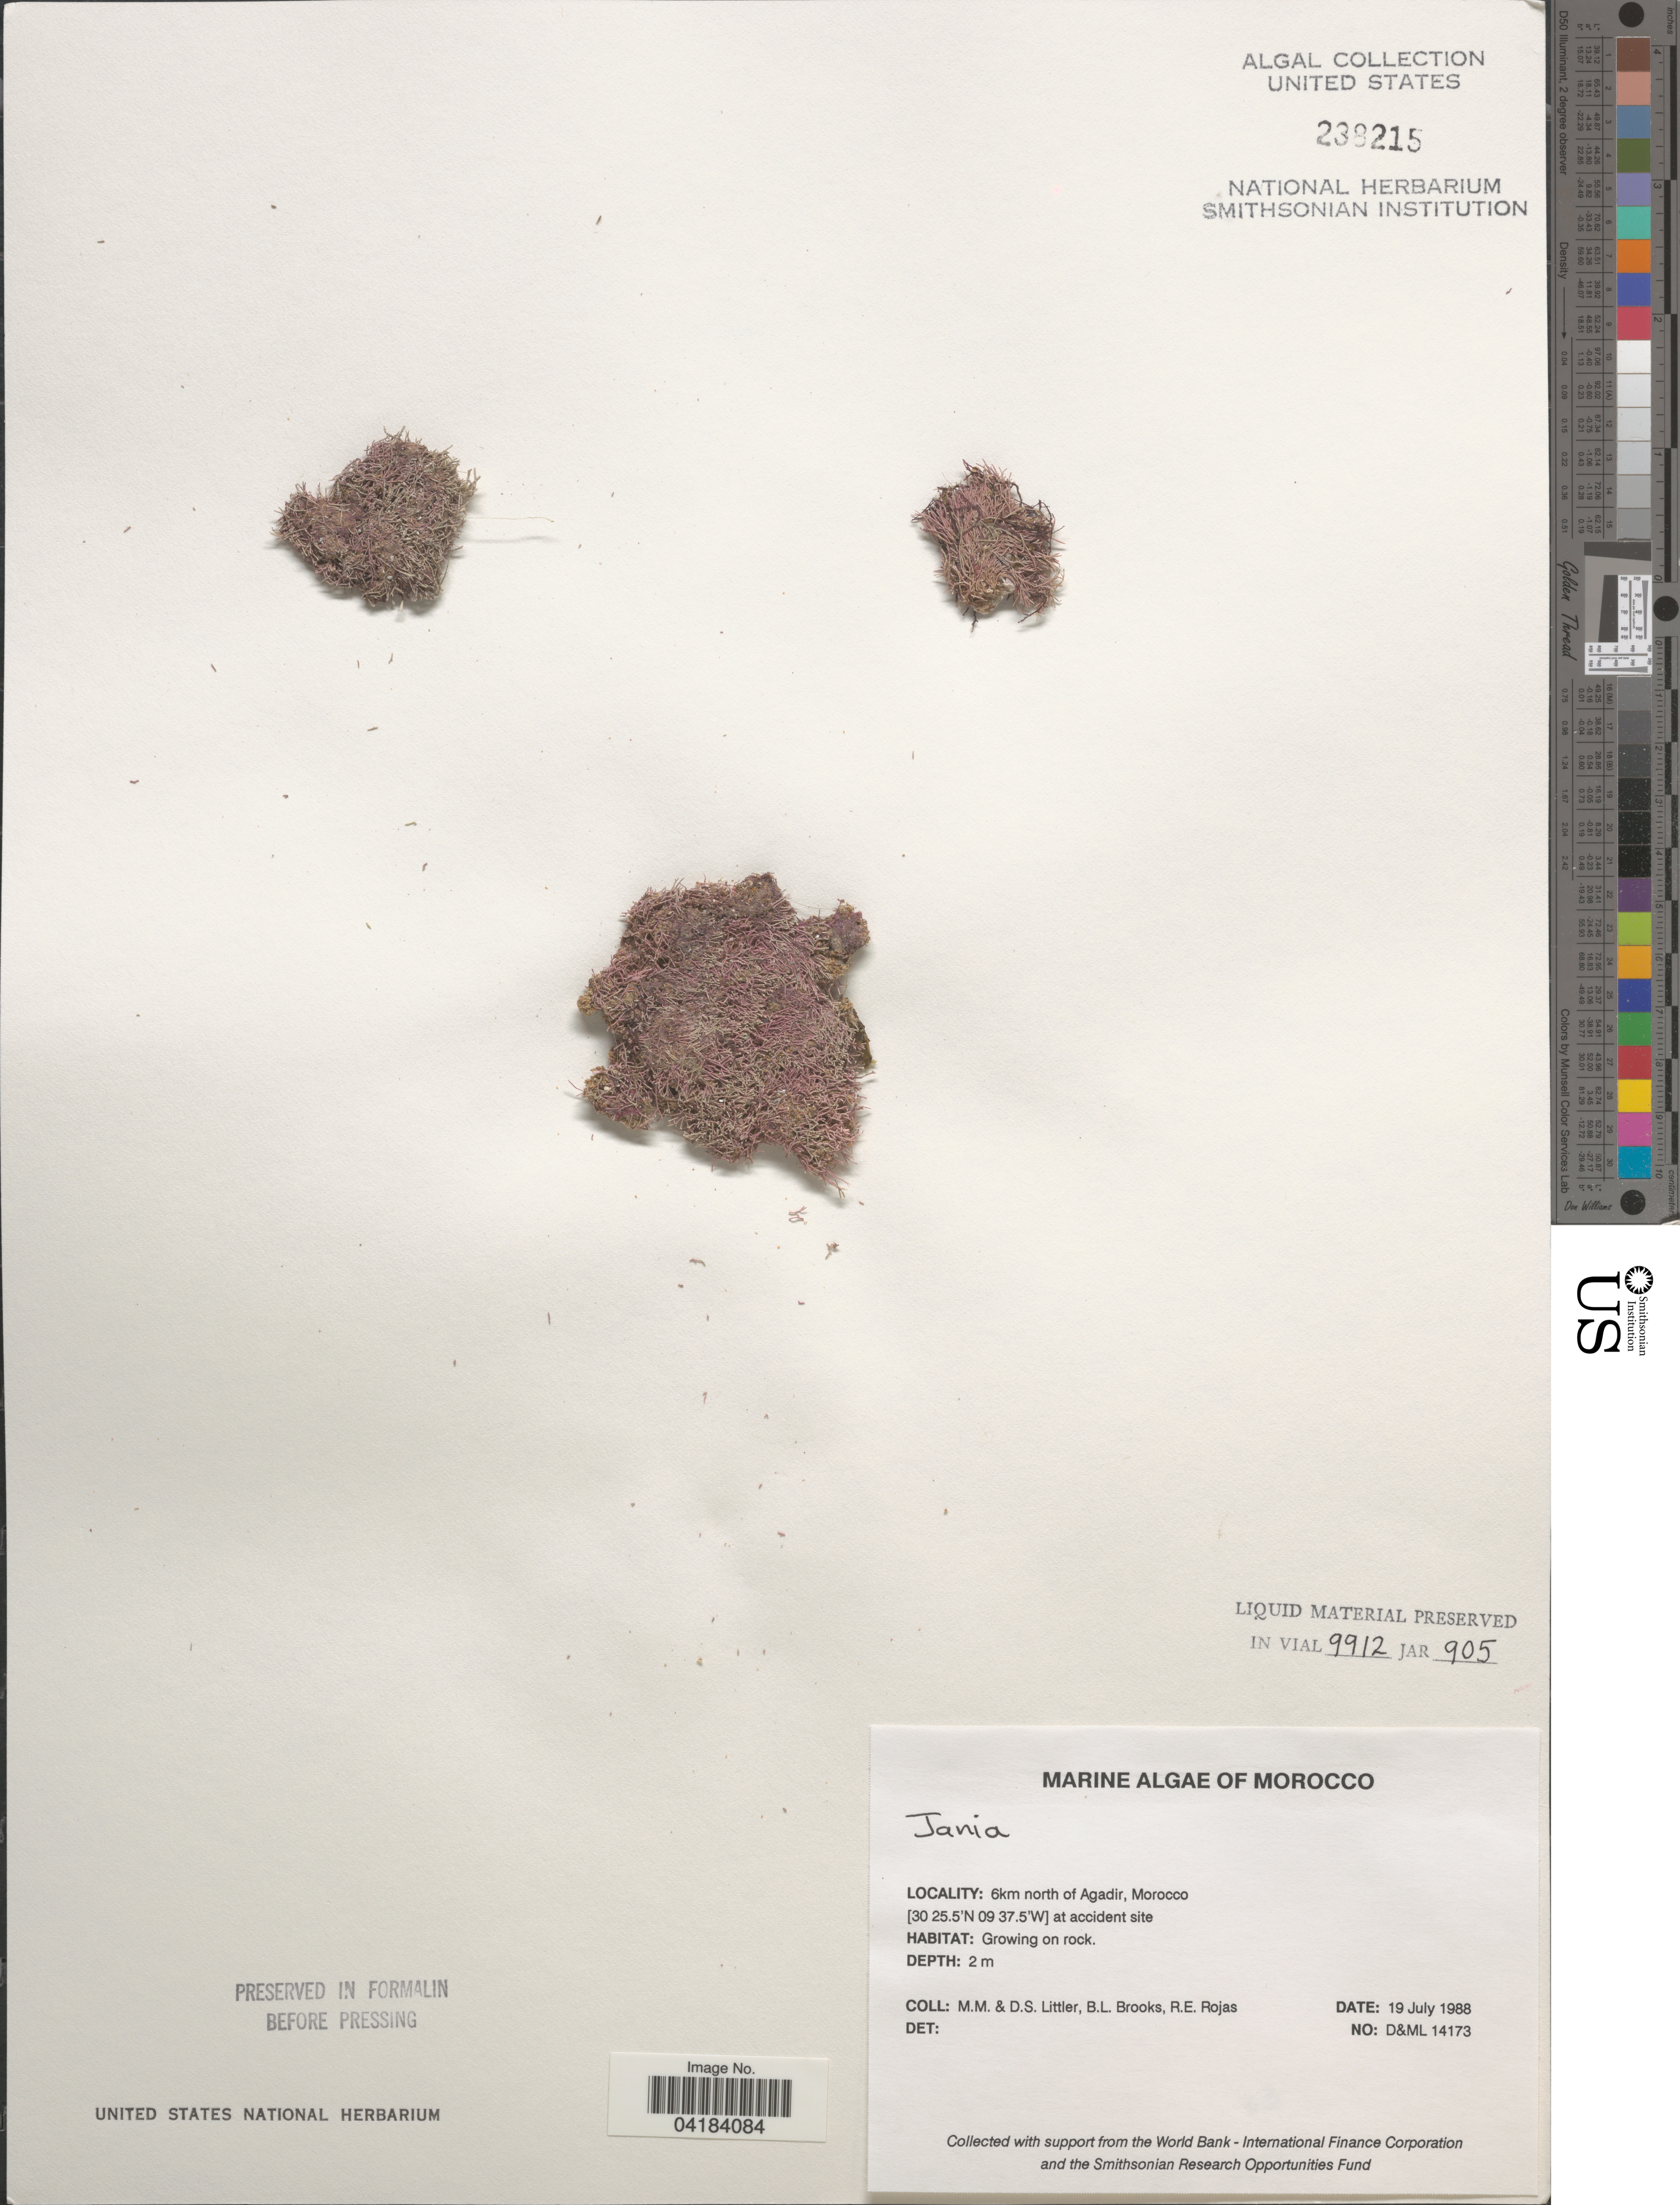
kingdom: Plantae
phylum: Rhodophyta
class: Florideophyceae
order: Corallinales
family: Corallinaceae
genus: Jania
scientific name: Jania sp.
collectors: D. S. Littler, B. Brooks & R. Rojas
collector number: D&ML14173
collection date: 1988-07-19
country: Morocco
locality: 6km north of Agadir. At accident site.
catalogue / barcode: US 238215